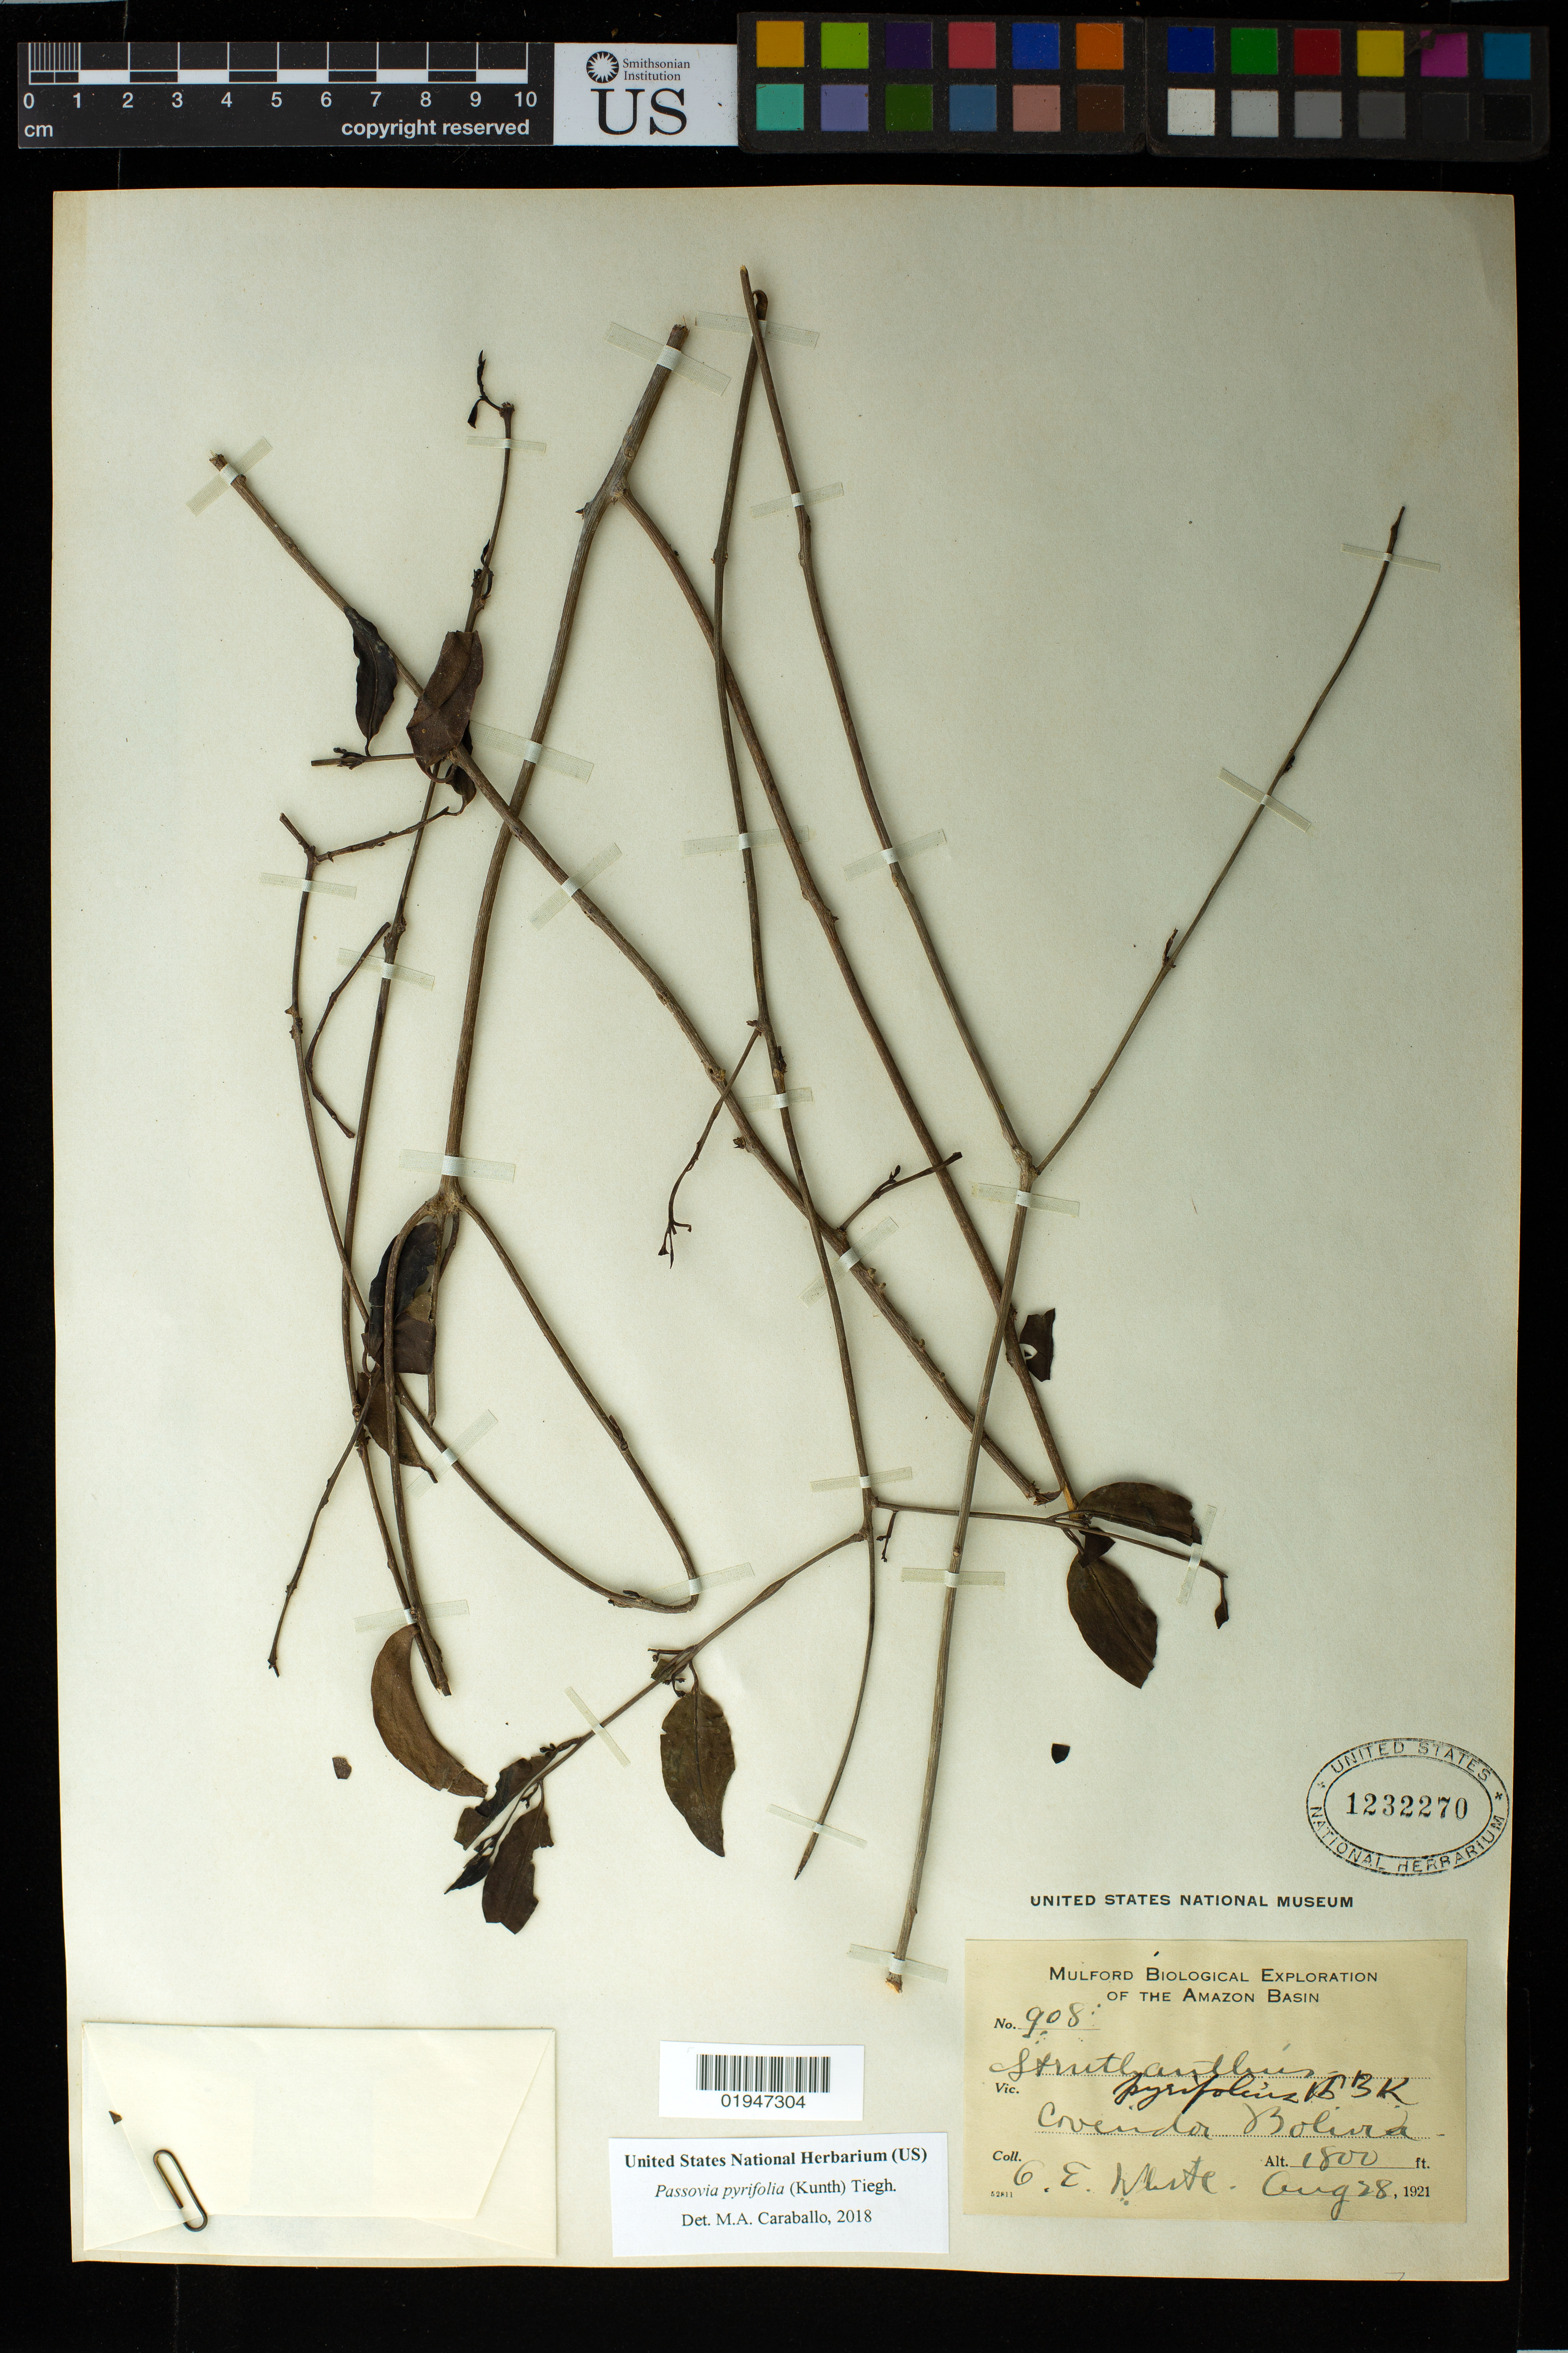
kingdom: Plantae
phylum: Tracheophyta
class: Magnoliopsida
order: Santalales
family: Loranthaceae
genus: Passovia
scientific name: Passovia pyrifolia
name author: (Kunth) Tiegh.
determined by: Caraballo-Ortiz, Marcos A., (MISS), University of Mississippi (UNITED STATES)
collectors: O. E. White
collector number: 908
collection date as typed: Aug. 28, 1921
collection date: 1921-08-28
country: Bolivia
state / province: La Paz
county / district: Sud Yungas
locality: Covendo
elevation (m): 549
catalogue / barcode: US 1232270